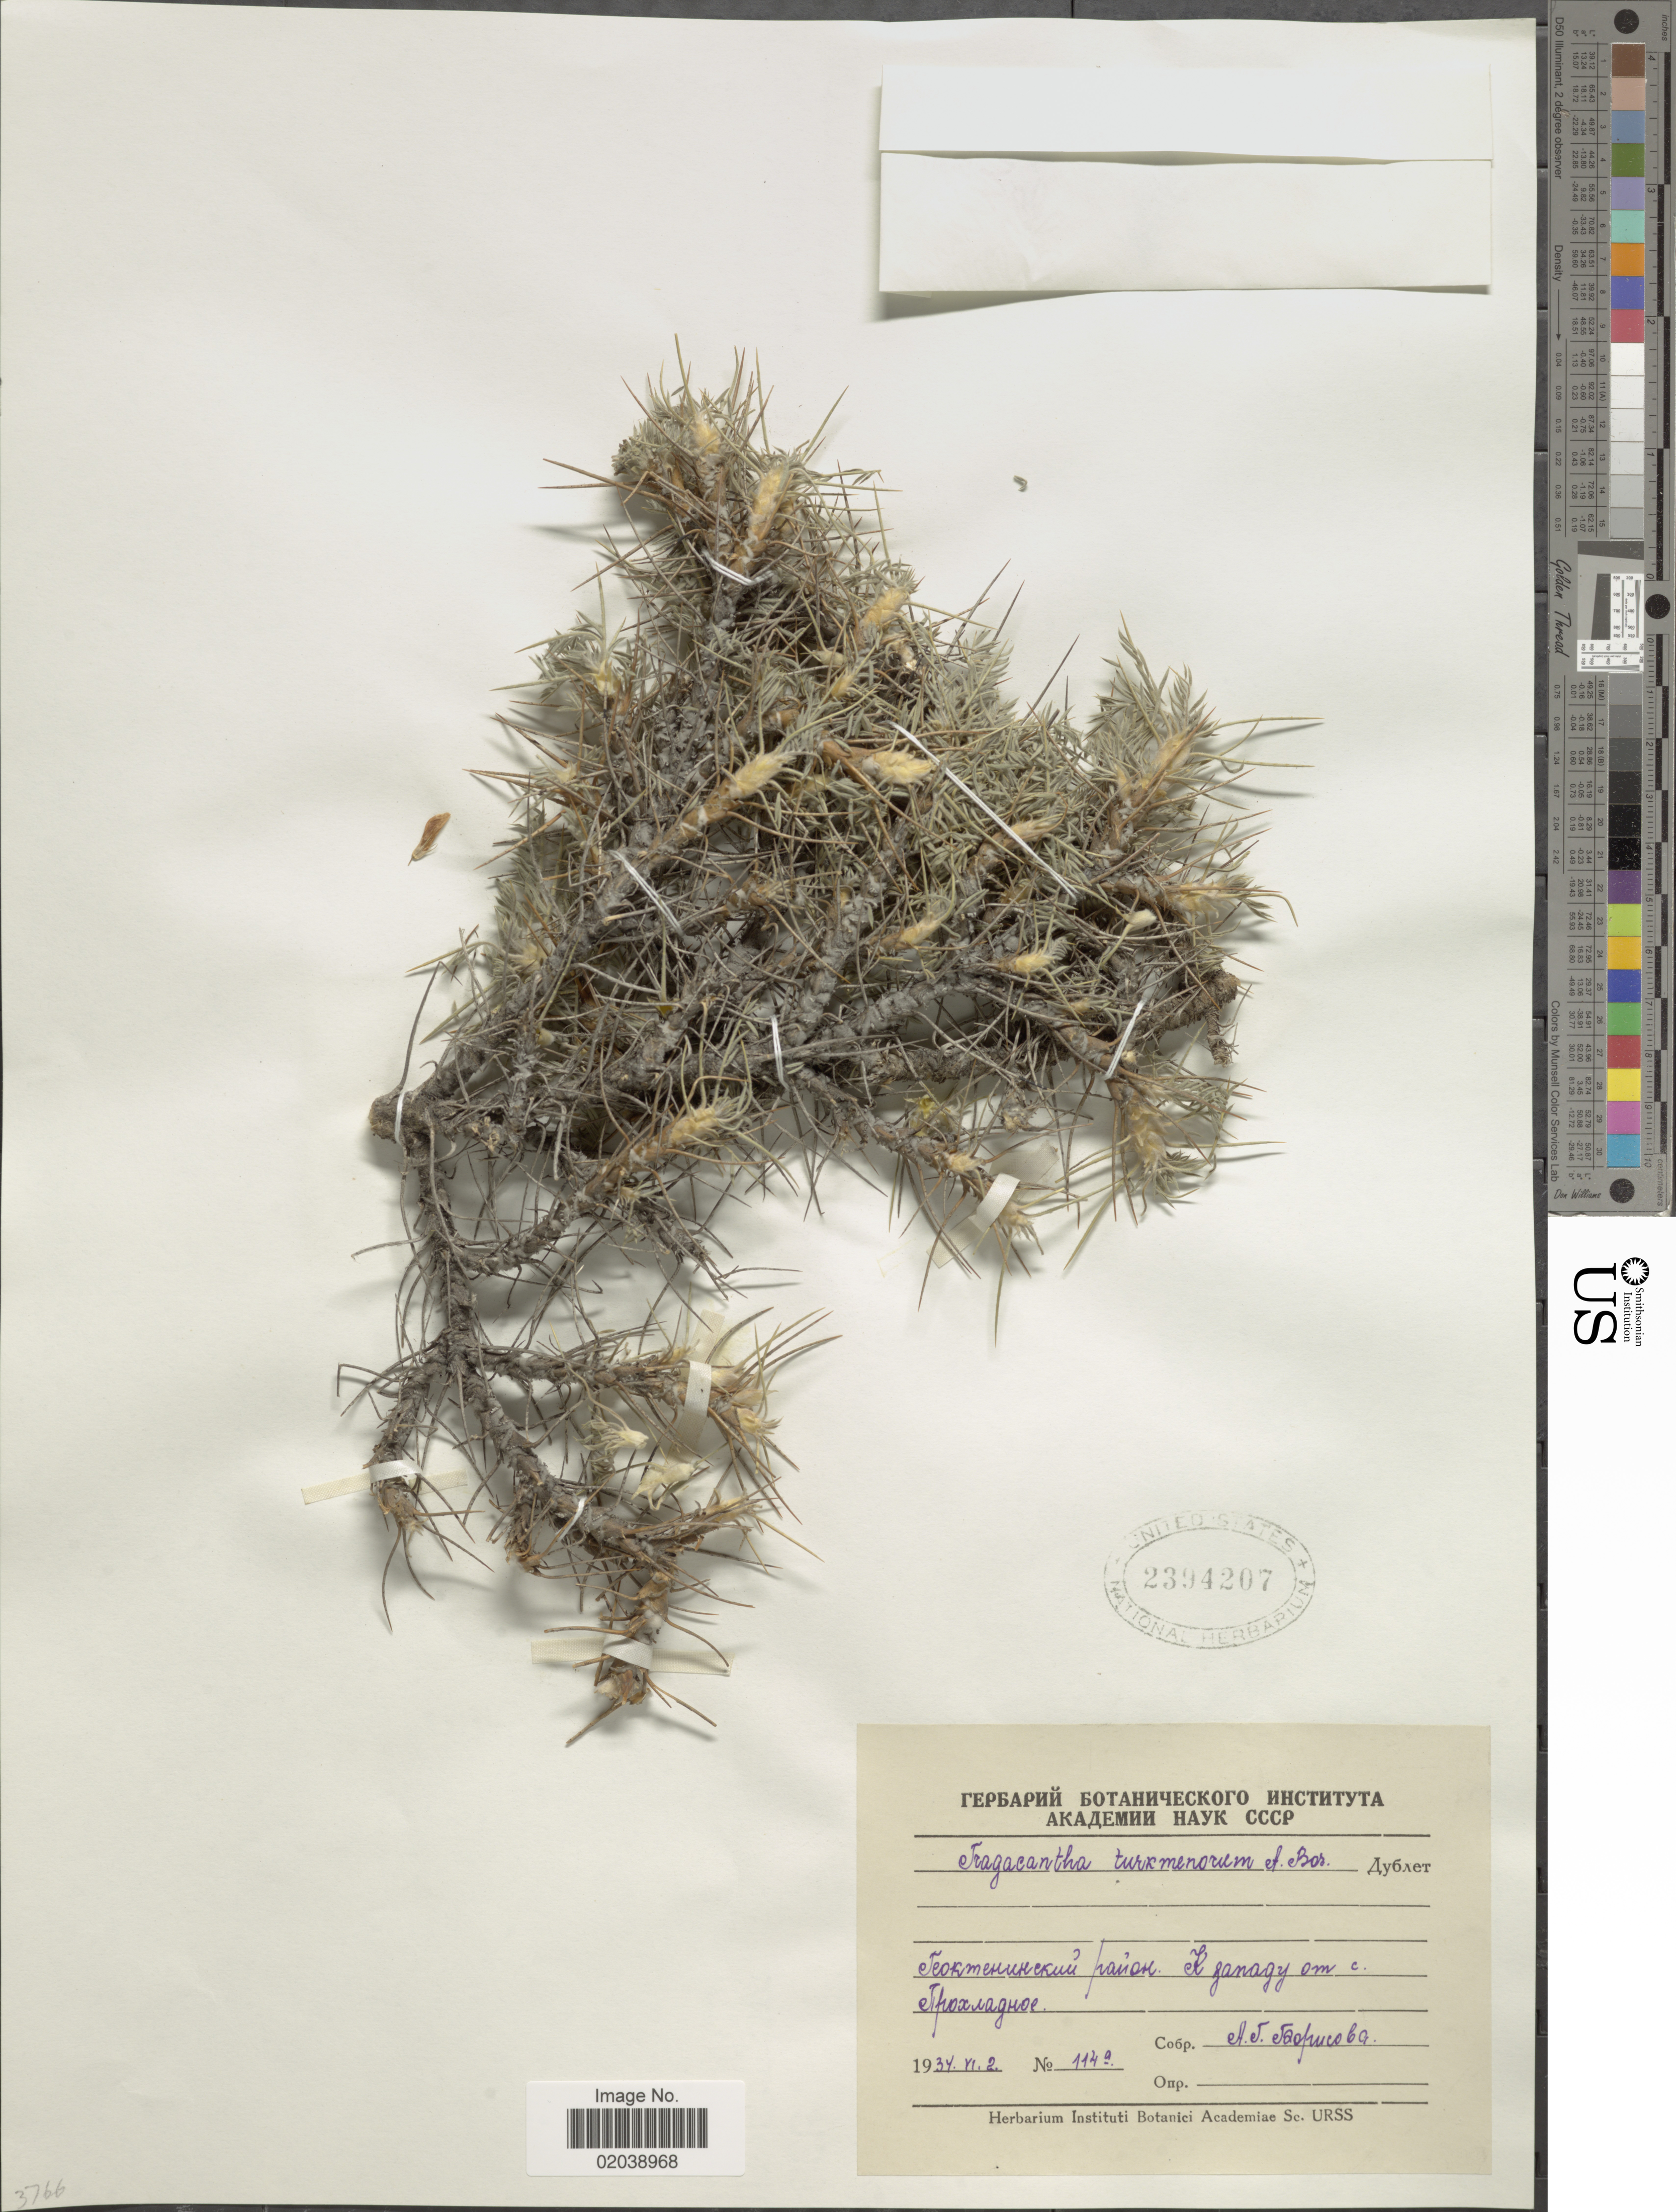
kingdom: Plantae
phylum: Tracheophyta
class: Magnoliopsida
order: Fabales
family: Fabaceae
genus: Astragalus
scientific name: Astragalus turkmenorum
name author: Boriss.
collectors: A. Borisova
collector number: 1149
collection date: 1934-06-02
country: Turkmenistan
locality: W of Village Prokhladnoe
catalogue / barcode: US 2394207